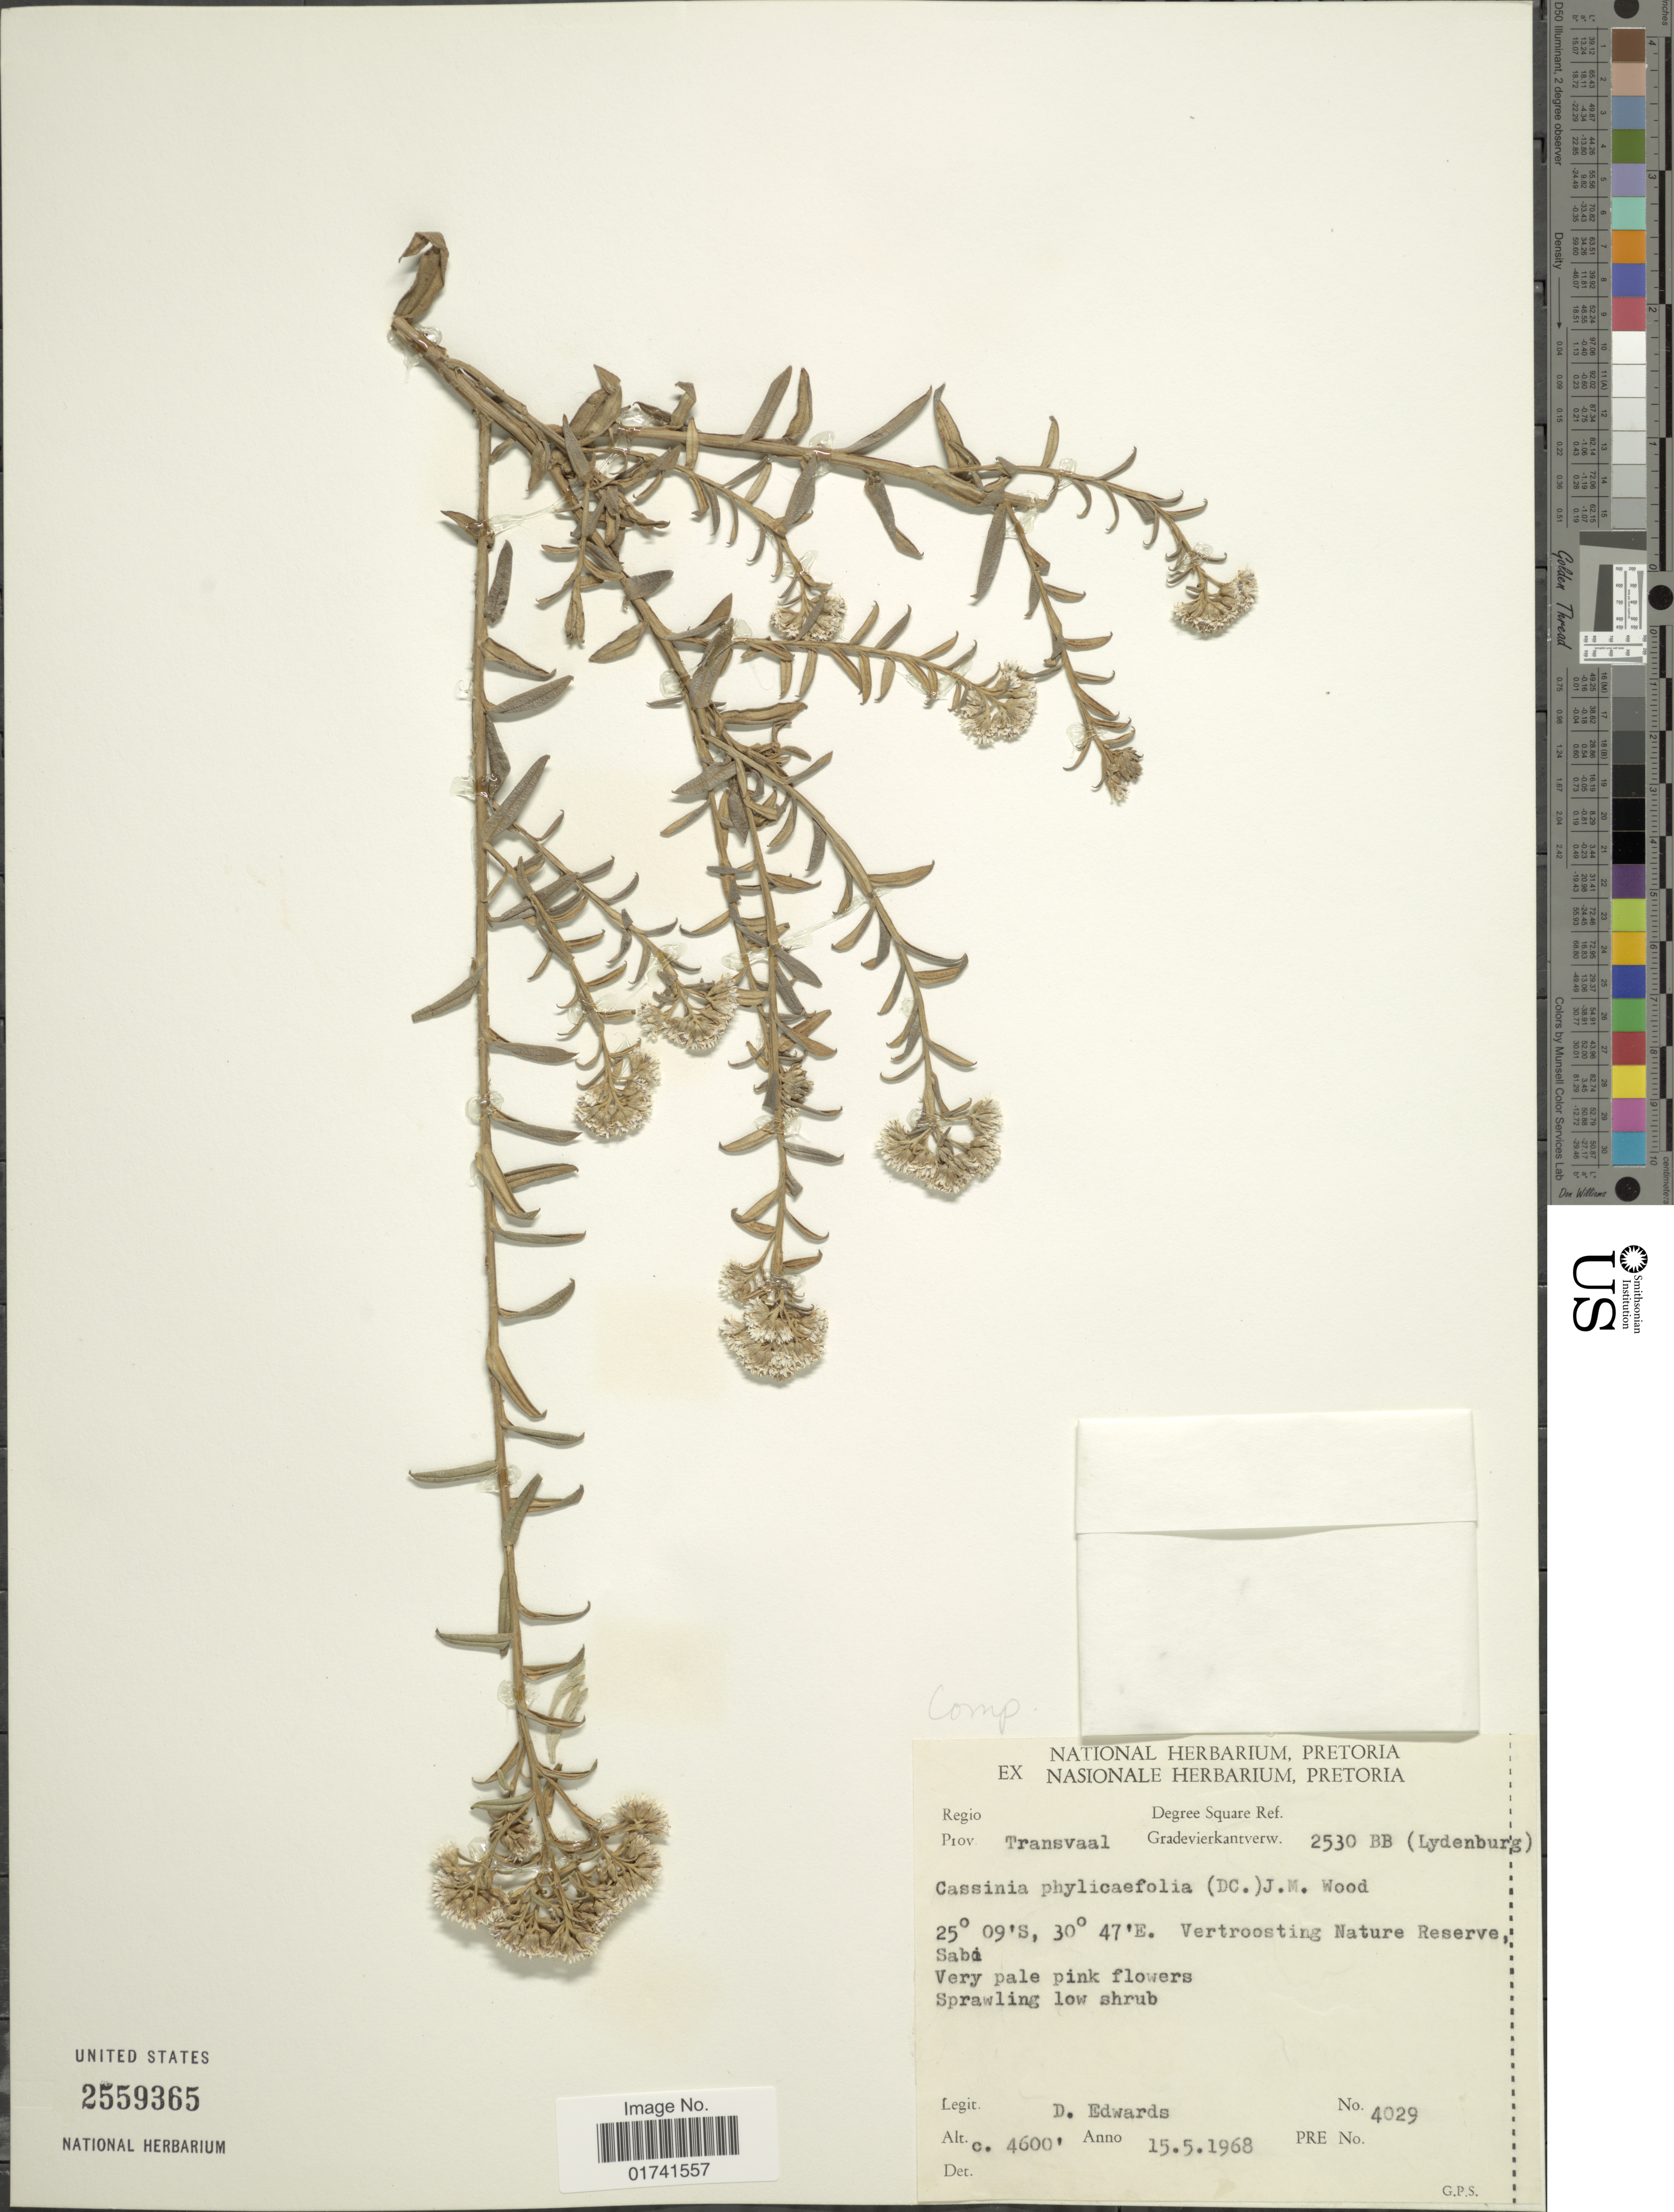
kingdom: Plantae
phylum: Tracheophyta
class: Magnoliopsida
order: Asterales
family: Asteraceae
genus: Cassinia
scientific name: Cassinia phylicaefolia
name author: DC.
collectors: D. Edwards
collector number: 4029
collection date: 1968-05-15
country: South Africa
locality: Prov. Transvaal, gradevierkantverw. 2530BB (Lydenburg), Vertroosting Nature Reserve Sabi.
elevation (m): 1402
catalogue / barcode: US 2559365